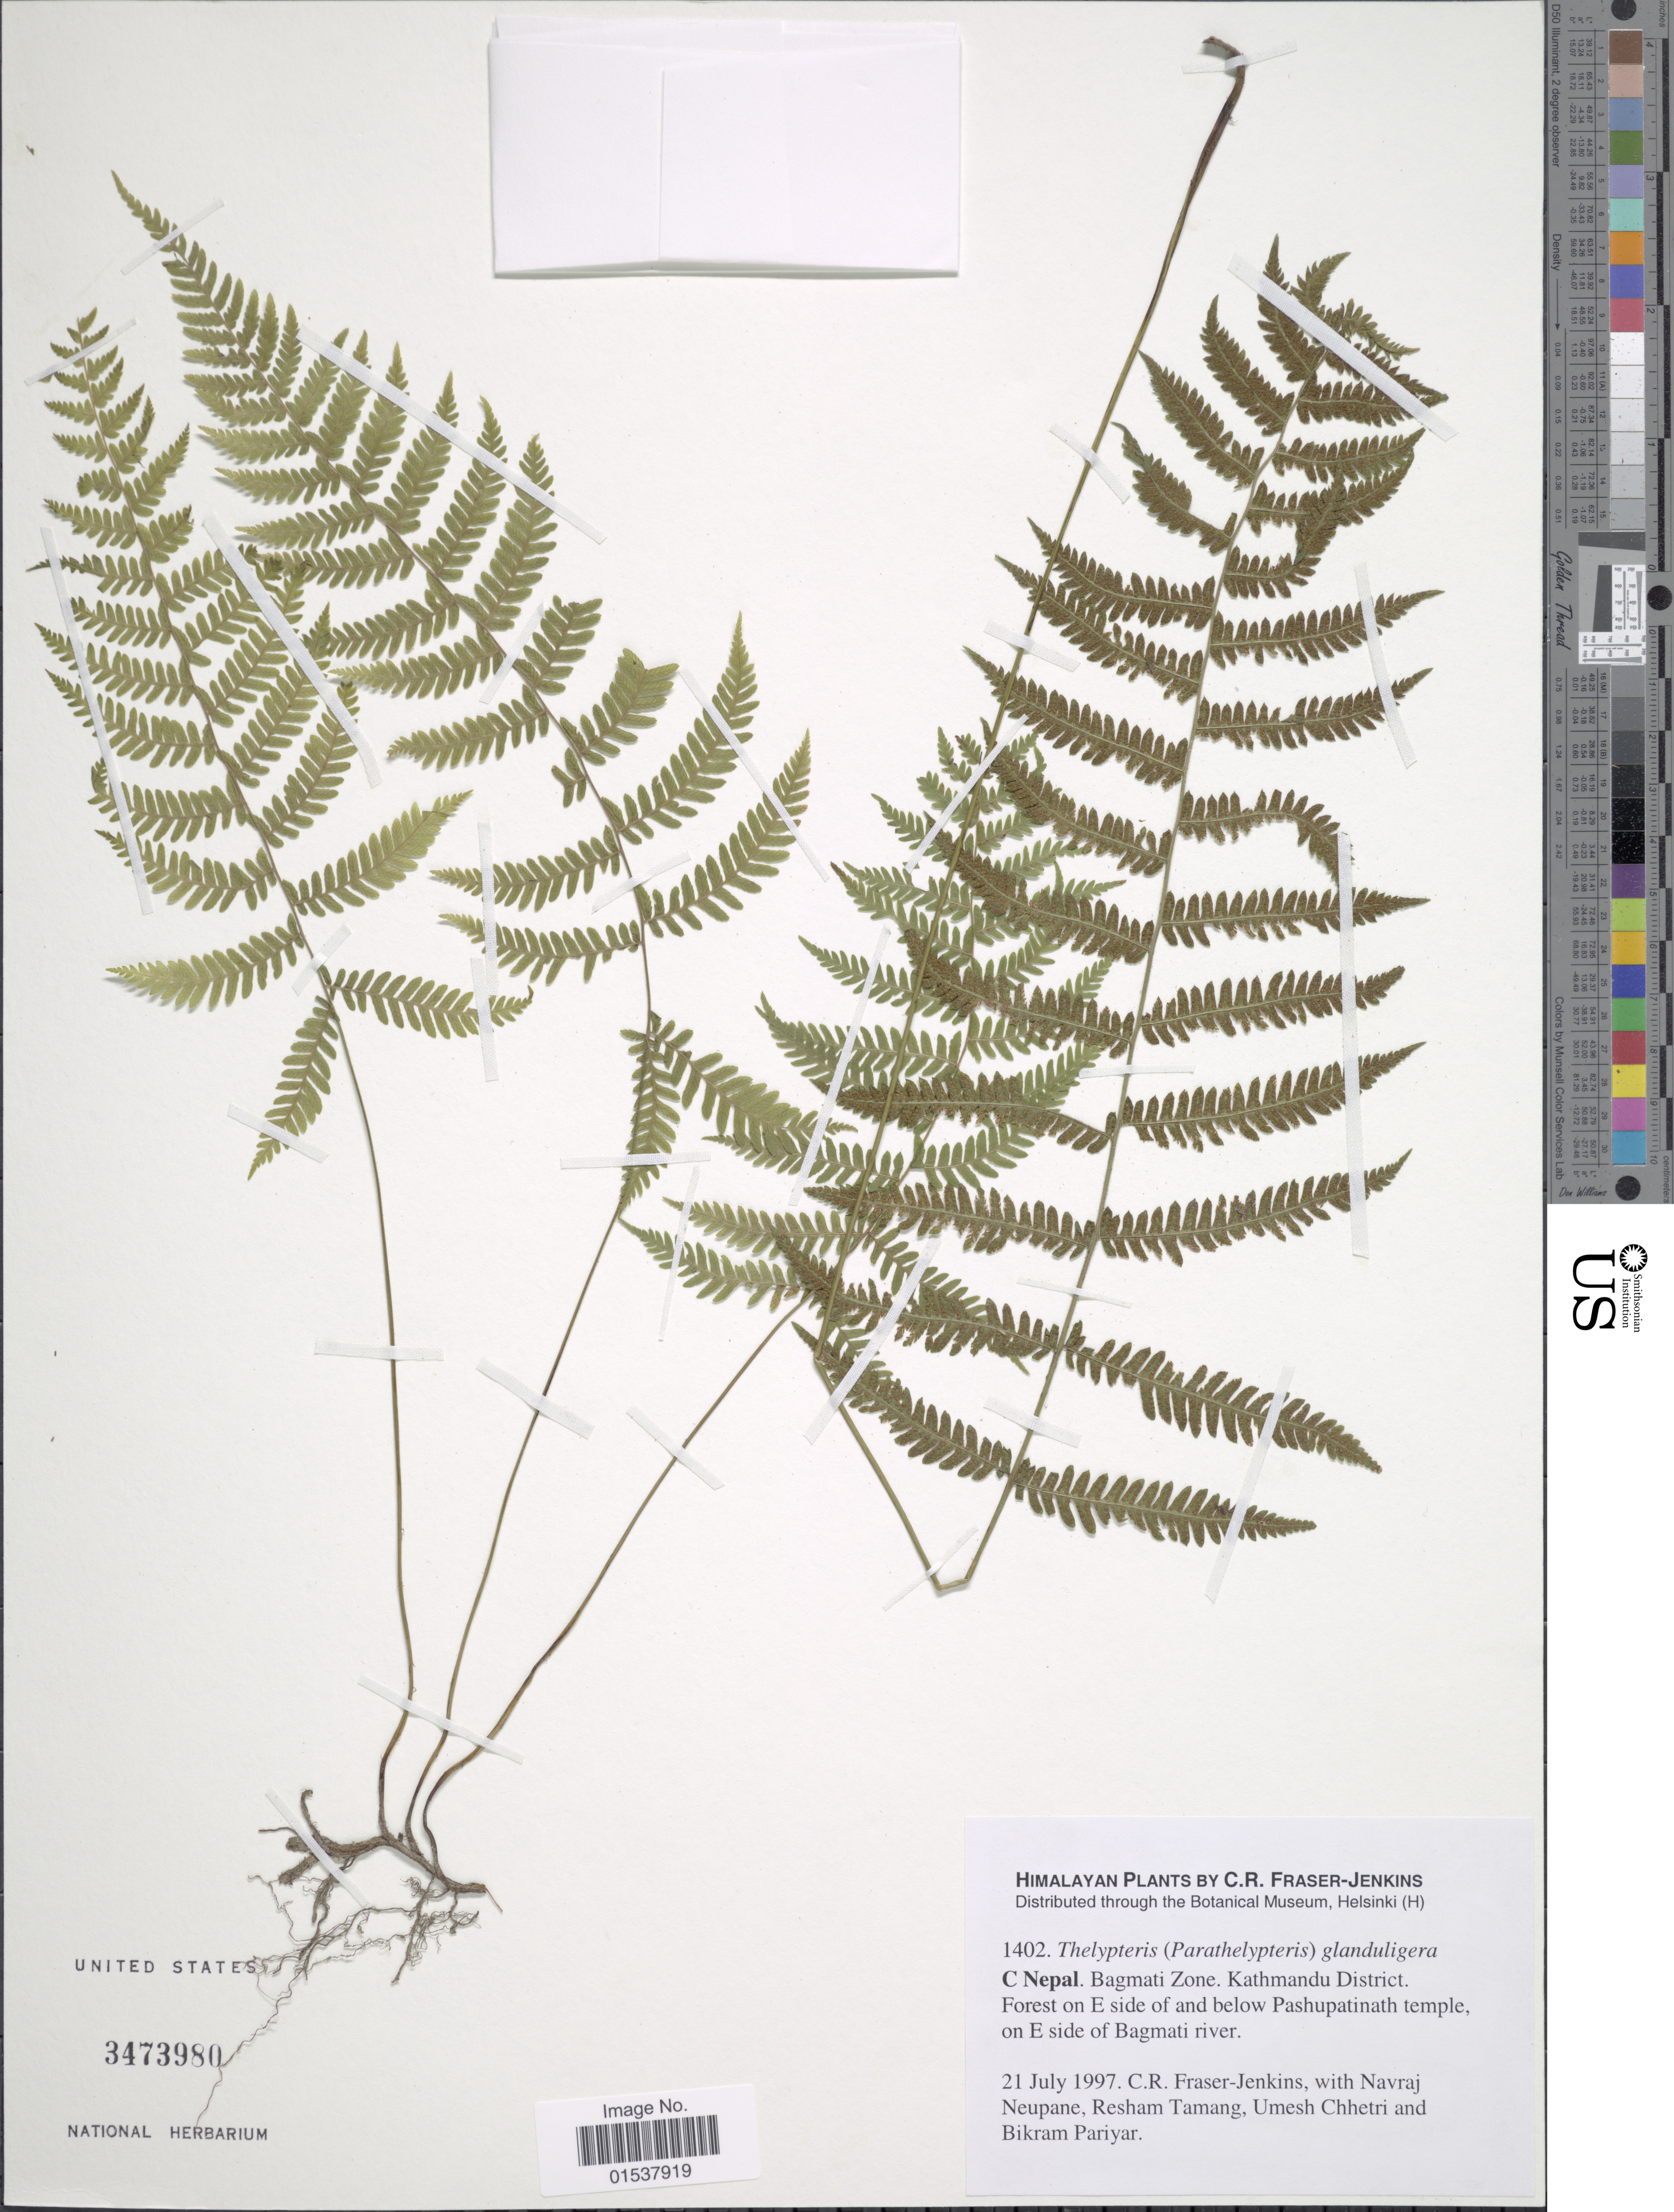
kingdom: Plantae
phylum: Tracheophyta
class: Polypodiopsida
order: Polypodiales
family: Thelypteridaceae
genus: Parathelypteris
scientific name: Parathelypteris glanduligera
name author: (Kunze) Ching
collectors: C. R. Fraser-Jenkins, N. Neupane, R. Tamang, U. Chhetri & B. Pariyar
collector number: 1402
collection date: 1997-07-21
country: Nepal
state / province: Bagmati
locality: Himalaya, C. Nepal, Bagmati Zone, Kathmandu District, forest on E side of and below Pashupatinath temple, on E side of Bagmati river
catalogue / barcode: US 3473980